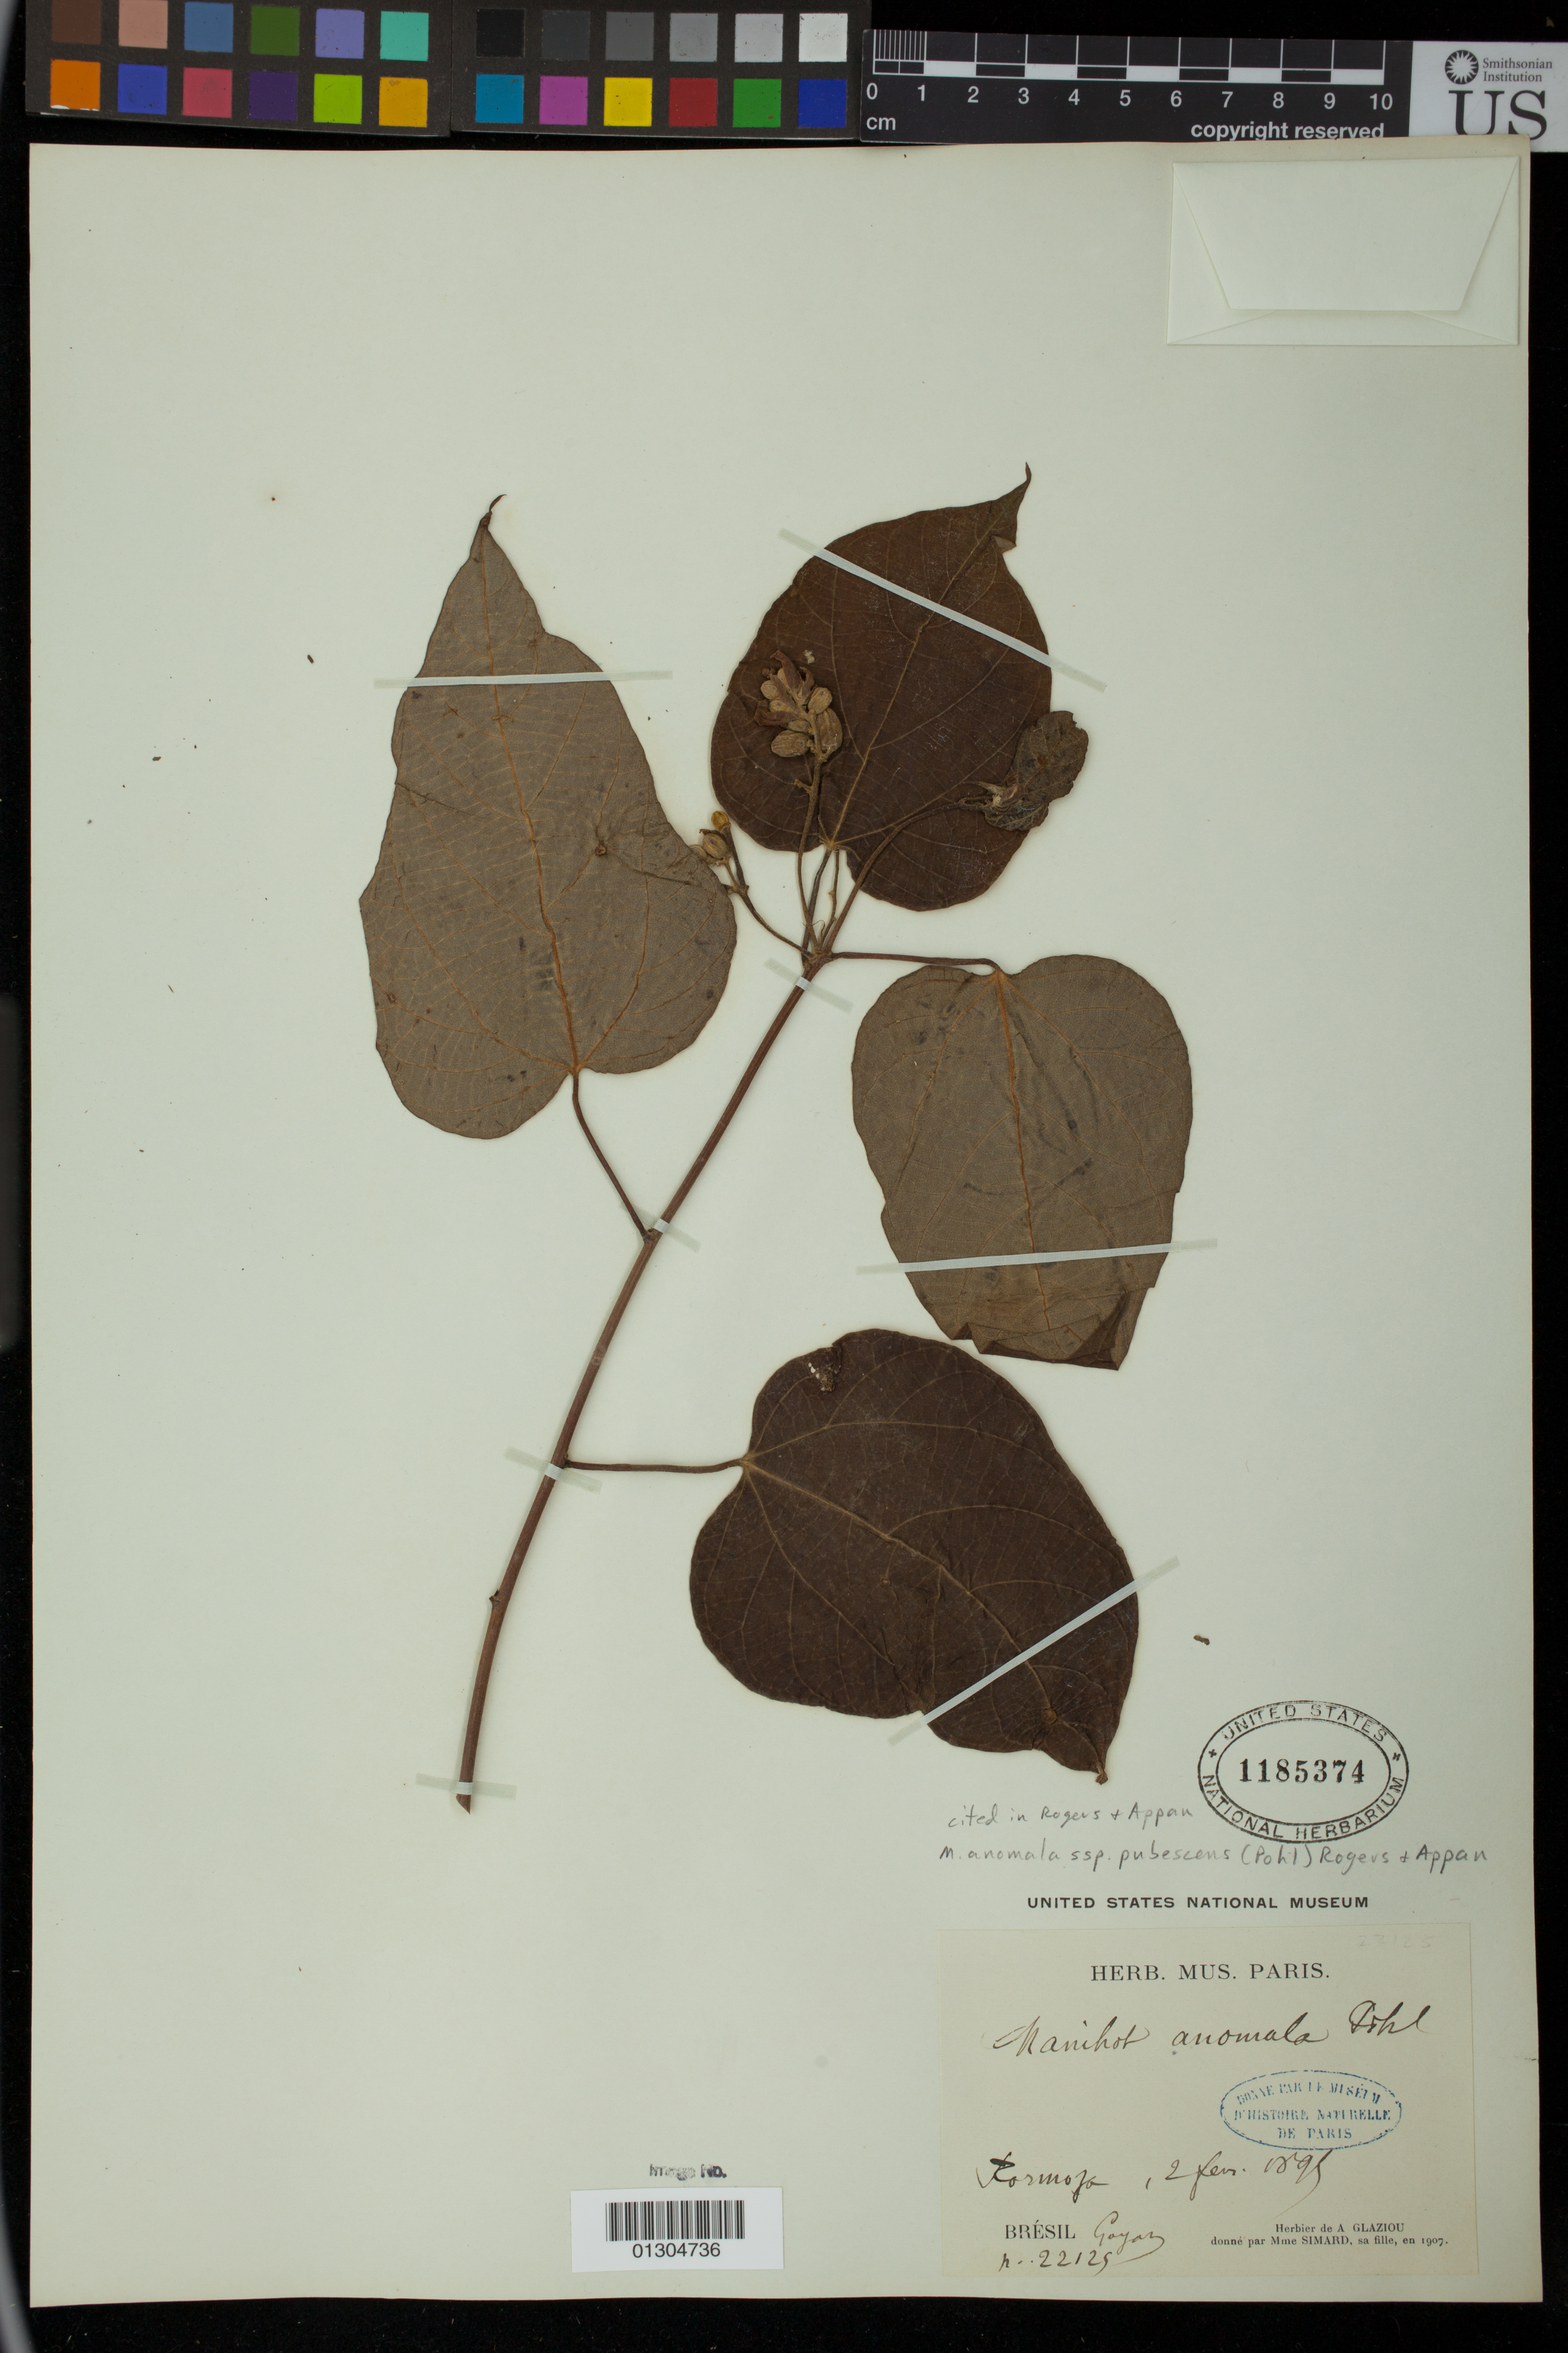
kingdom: Plantae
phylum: Tracheophyta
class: Magnoliopsida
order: Malpighiales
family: Euphorbiaceae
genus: Manihot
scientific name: Manihot anomala subsp. pubescens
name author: (Pohl) D.J. Rogers & Appan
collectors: A. Glaziou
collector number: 22125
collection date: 1895-02-02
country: Brazil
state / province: Goiás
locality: Formoza, Goyaz [Formosa, Goiás]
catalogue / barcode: US 1185374